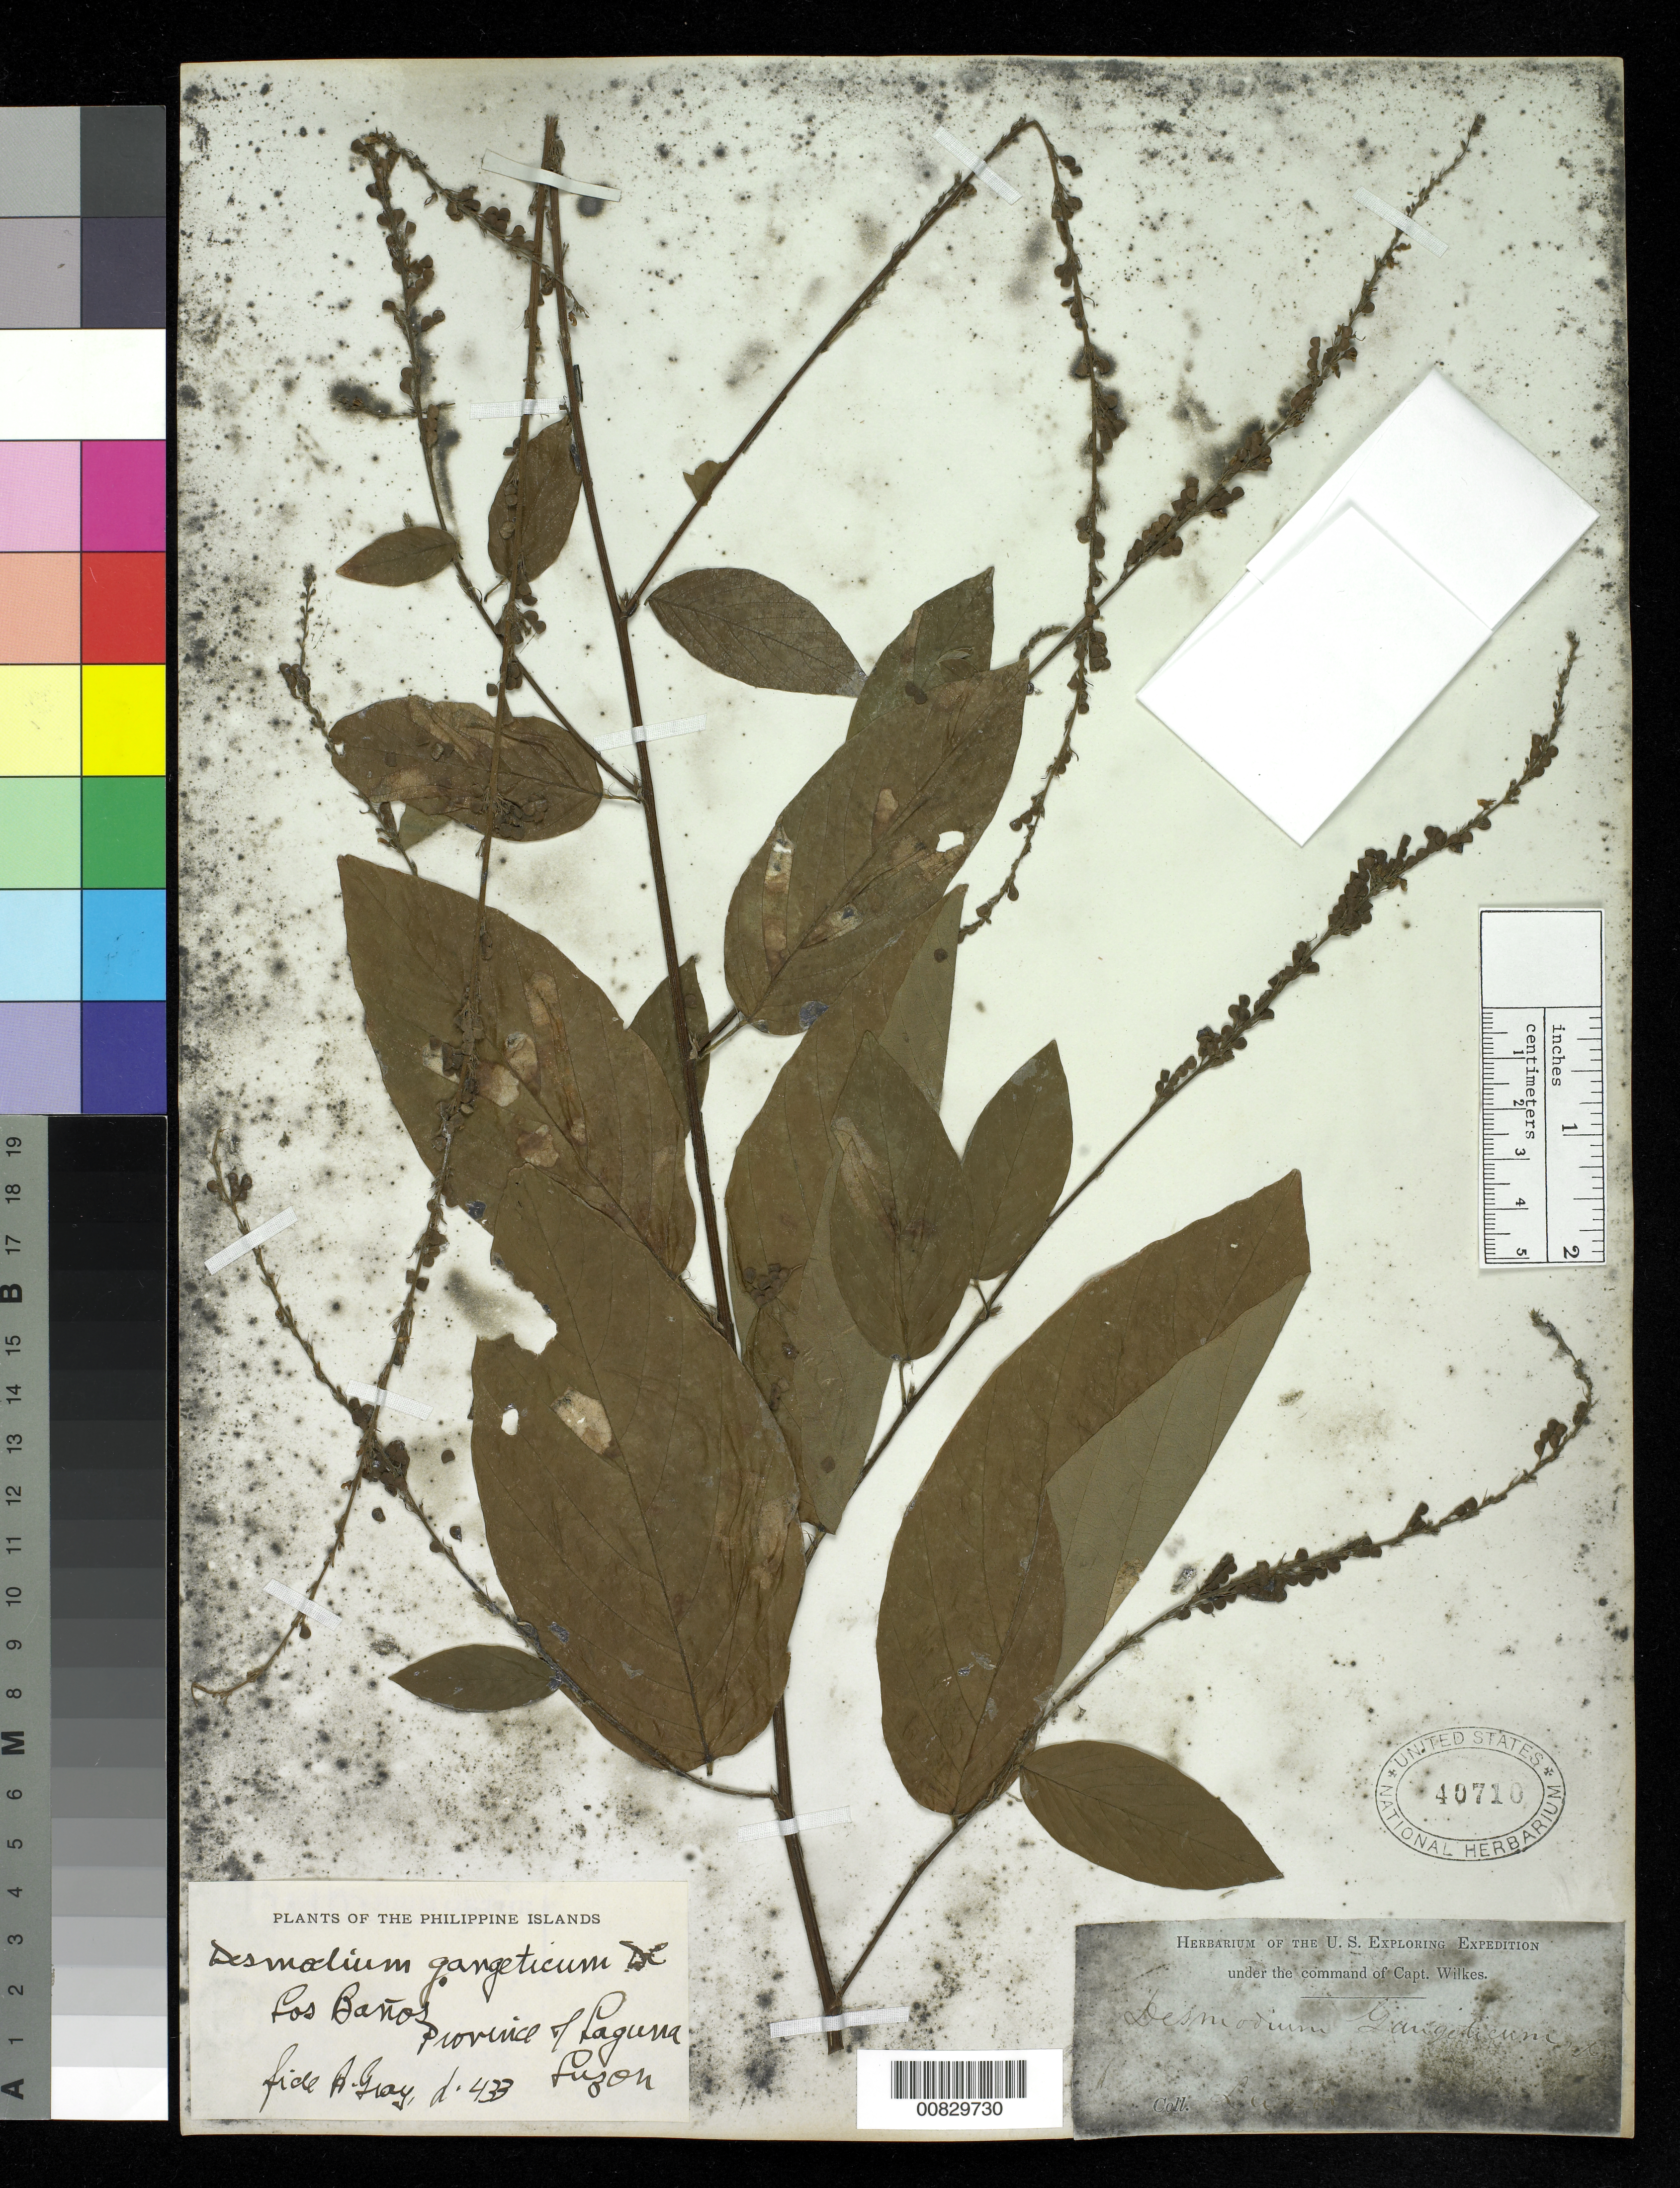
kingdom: Plantae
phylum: Tracheophyta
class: Magnoliopsida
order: Fabales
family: Fabaceae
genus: Pleurolobus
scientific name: Pleurolobus gangeticus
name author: (L.) J. St.-Hil. ex H. Ohashi & K. Ohashi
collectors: Wilkes Explor. Exped.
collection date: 1838/1842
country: Philippines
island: Luzon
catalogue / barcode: US 40710